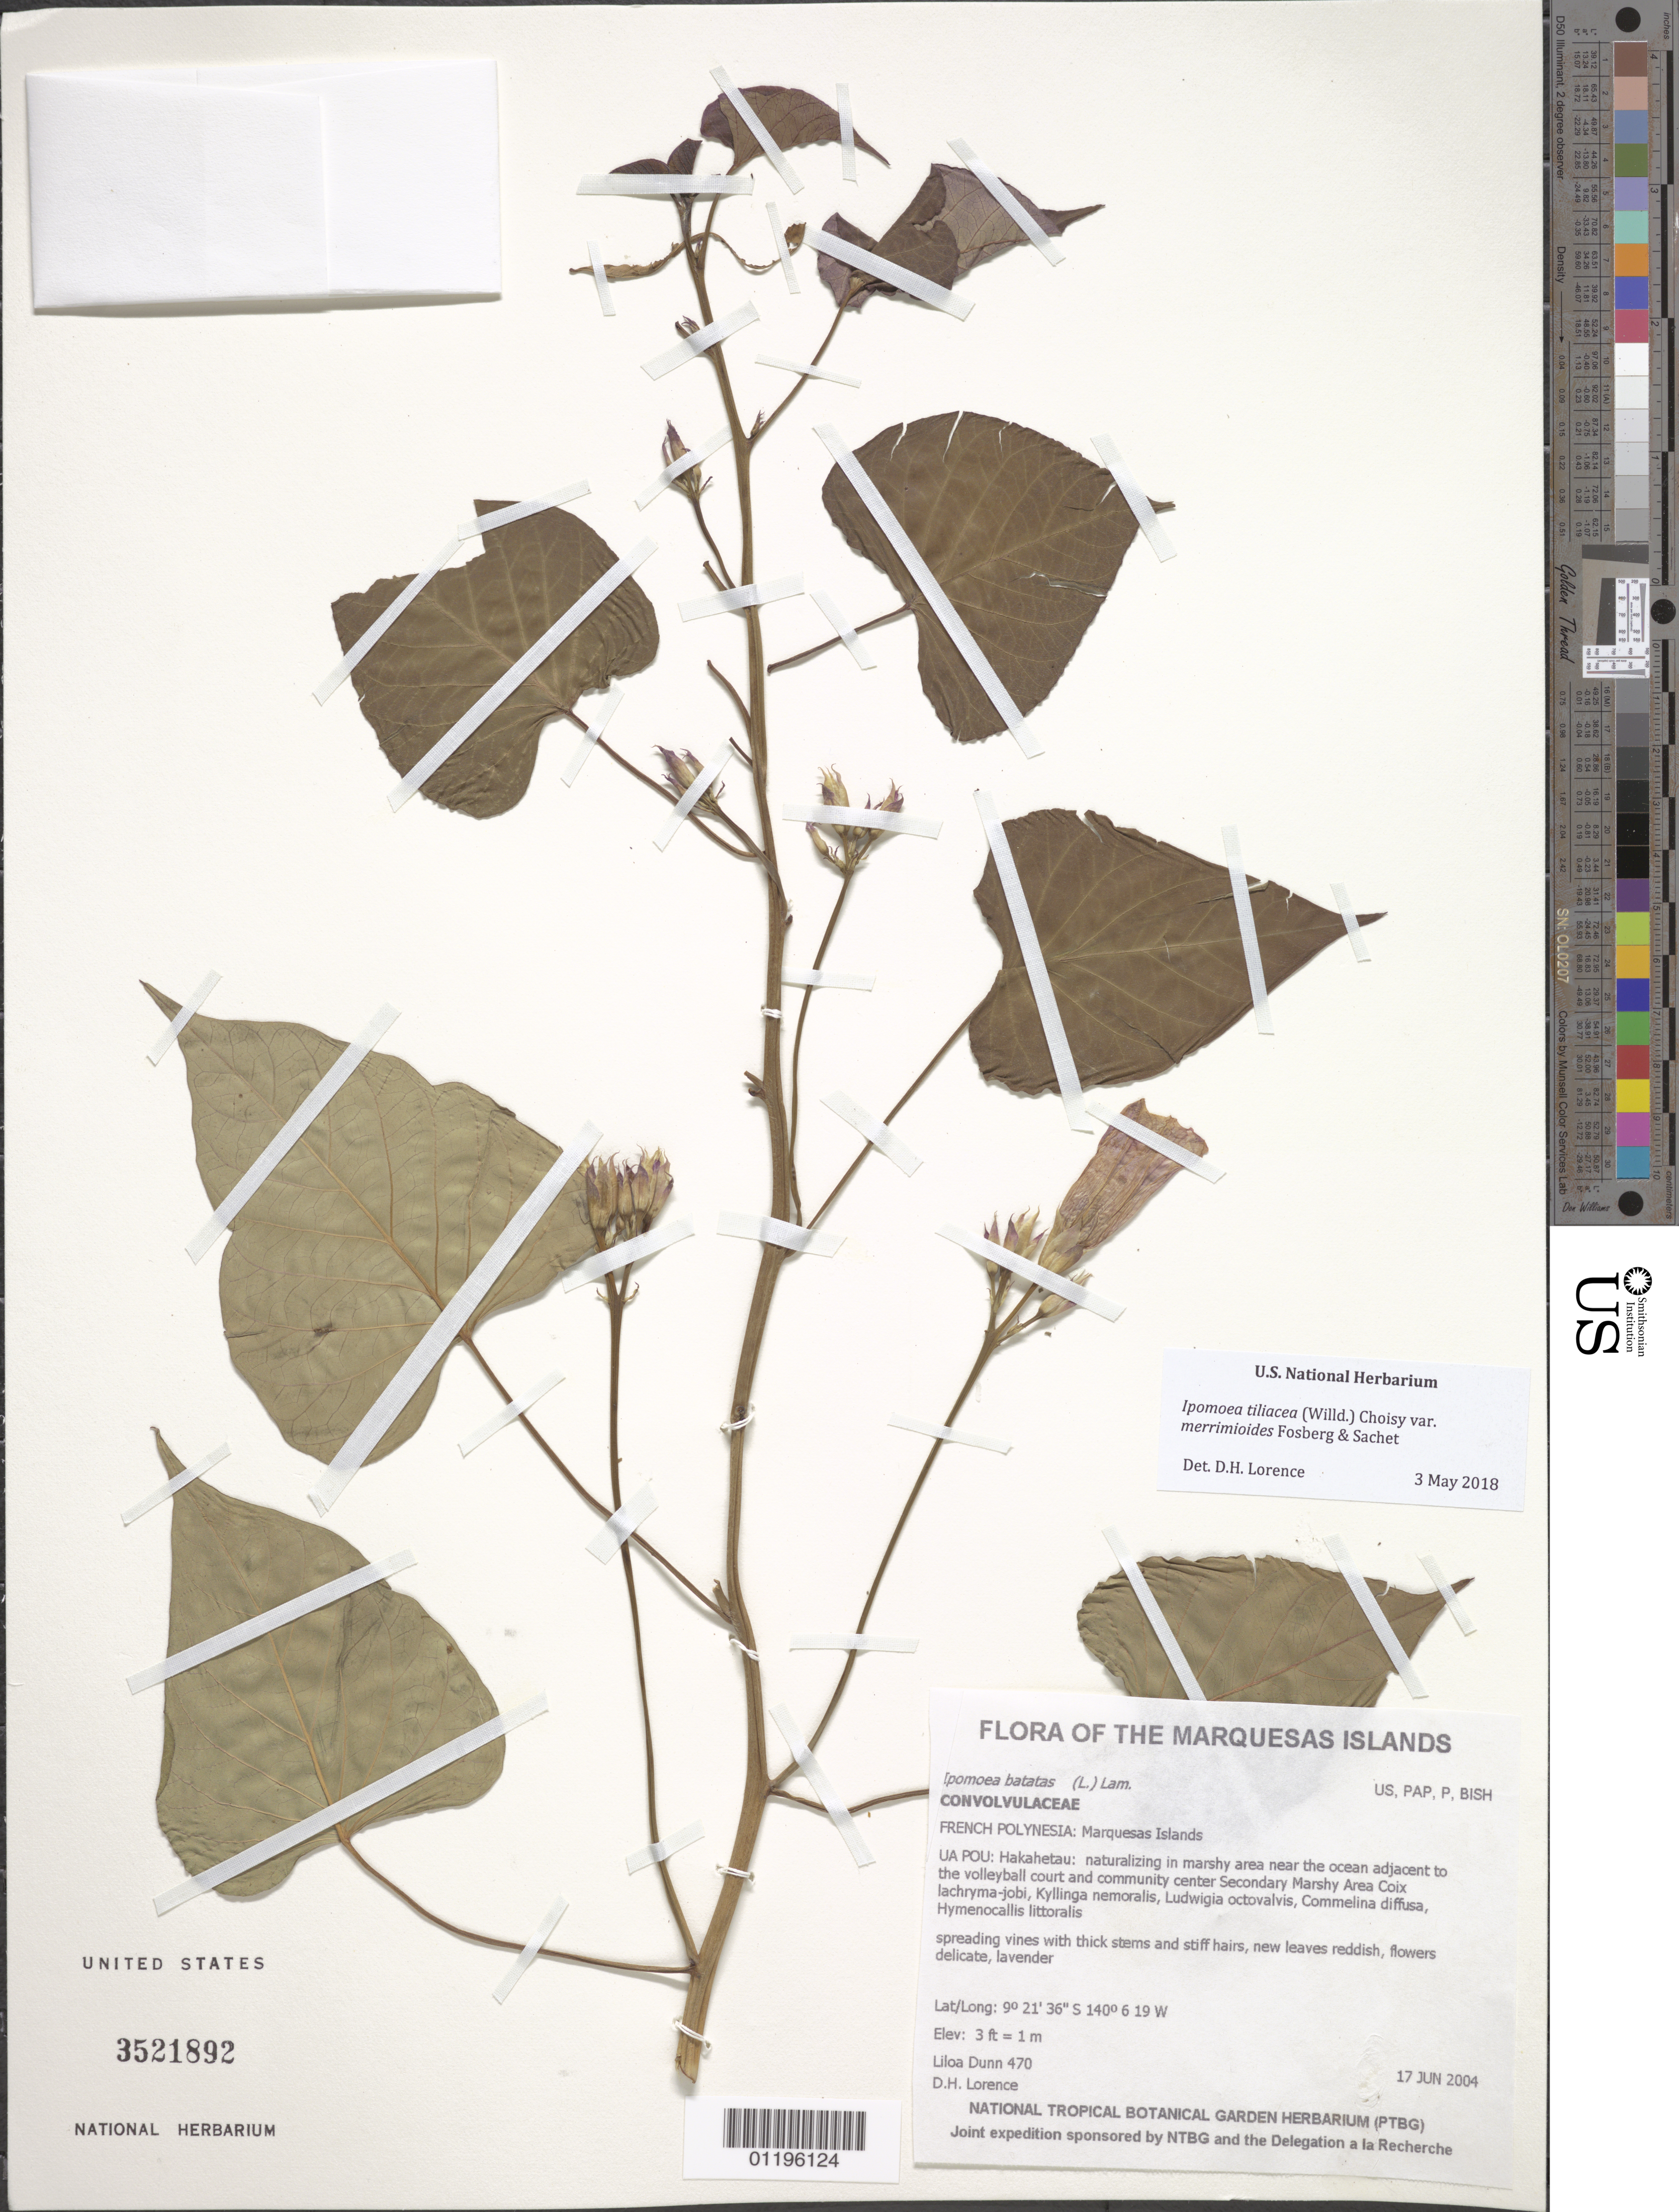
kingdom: Plantae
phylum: Tracheophyta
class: Magnoliopsida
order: Solanales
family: Convolvulaceae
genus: Ipomoea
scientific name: Ipomoea tiliacea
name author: (Willd.) Choisy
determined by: Wagner, W. L., (BOT), Smithsonian Institution - National Museum of Natural History (UNITED STATES)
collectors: L. Dunn & D. Lorence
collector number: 470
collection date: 2004-06-17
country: French Polynesia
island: Ua Pou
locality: Hakahetau: naturalizing in marshy area near the ocean adjacent to the volleyball court and community center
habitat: Secondary Marshy Area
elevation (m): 1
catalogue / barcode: US 3521892